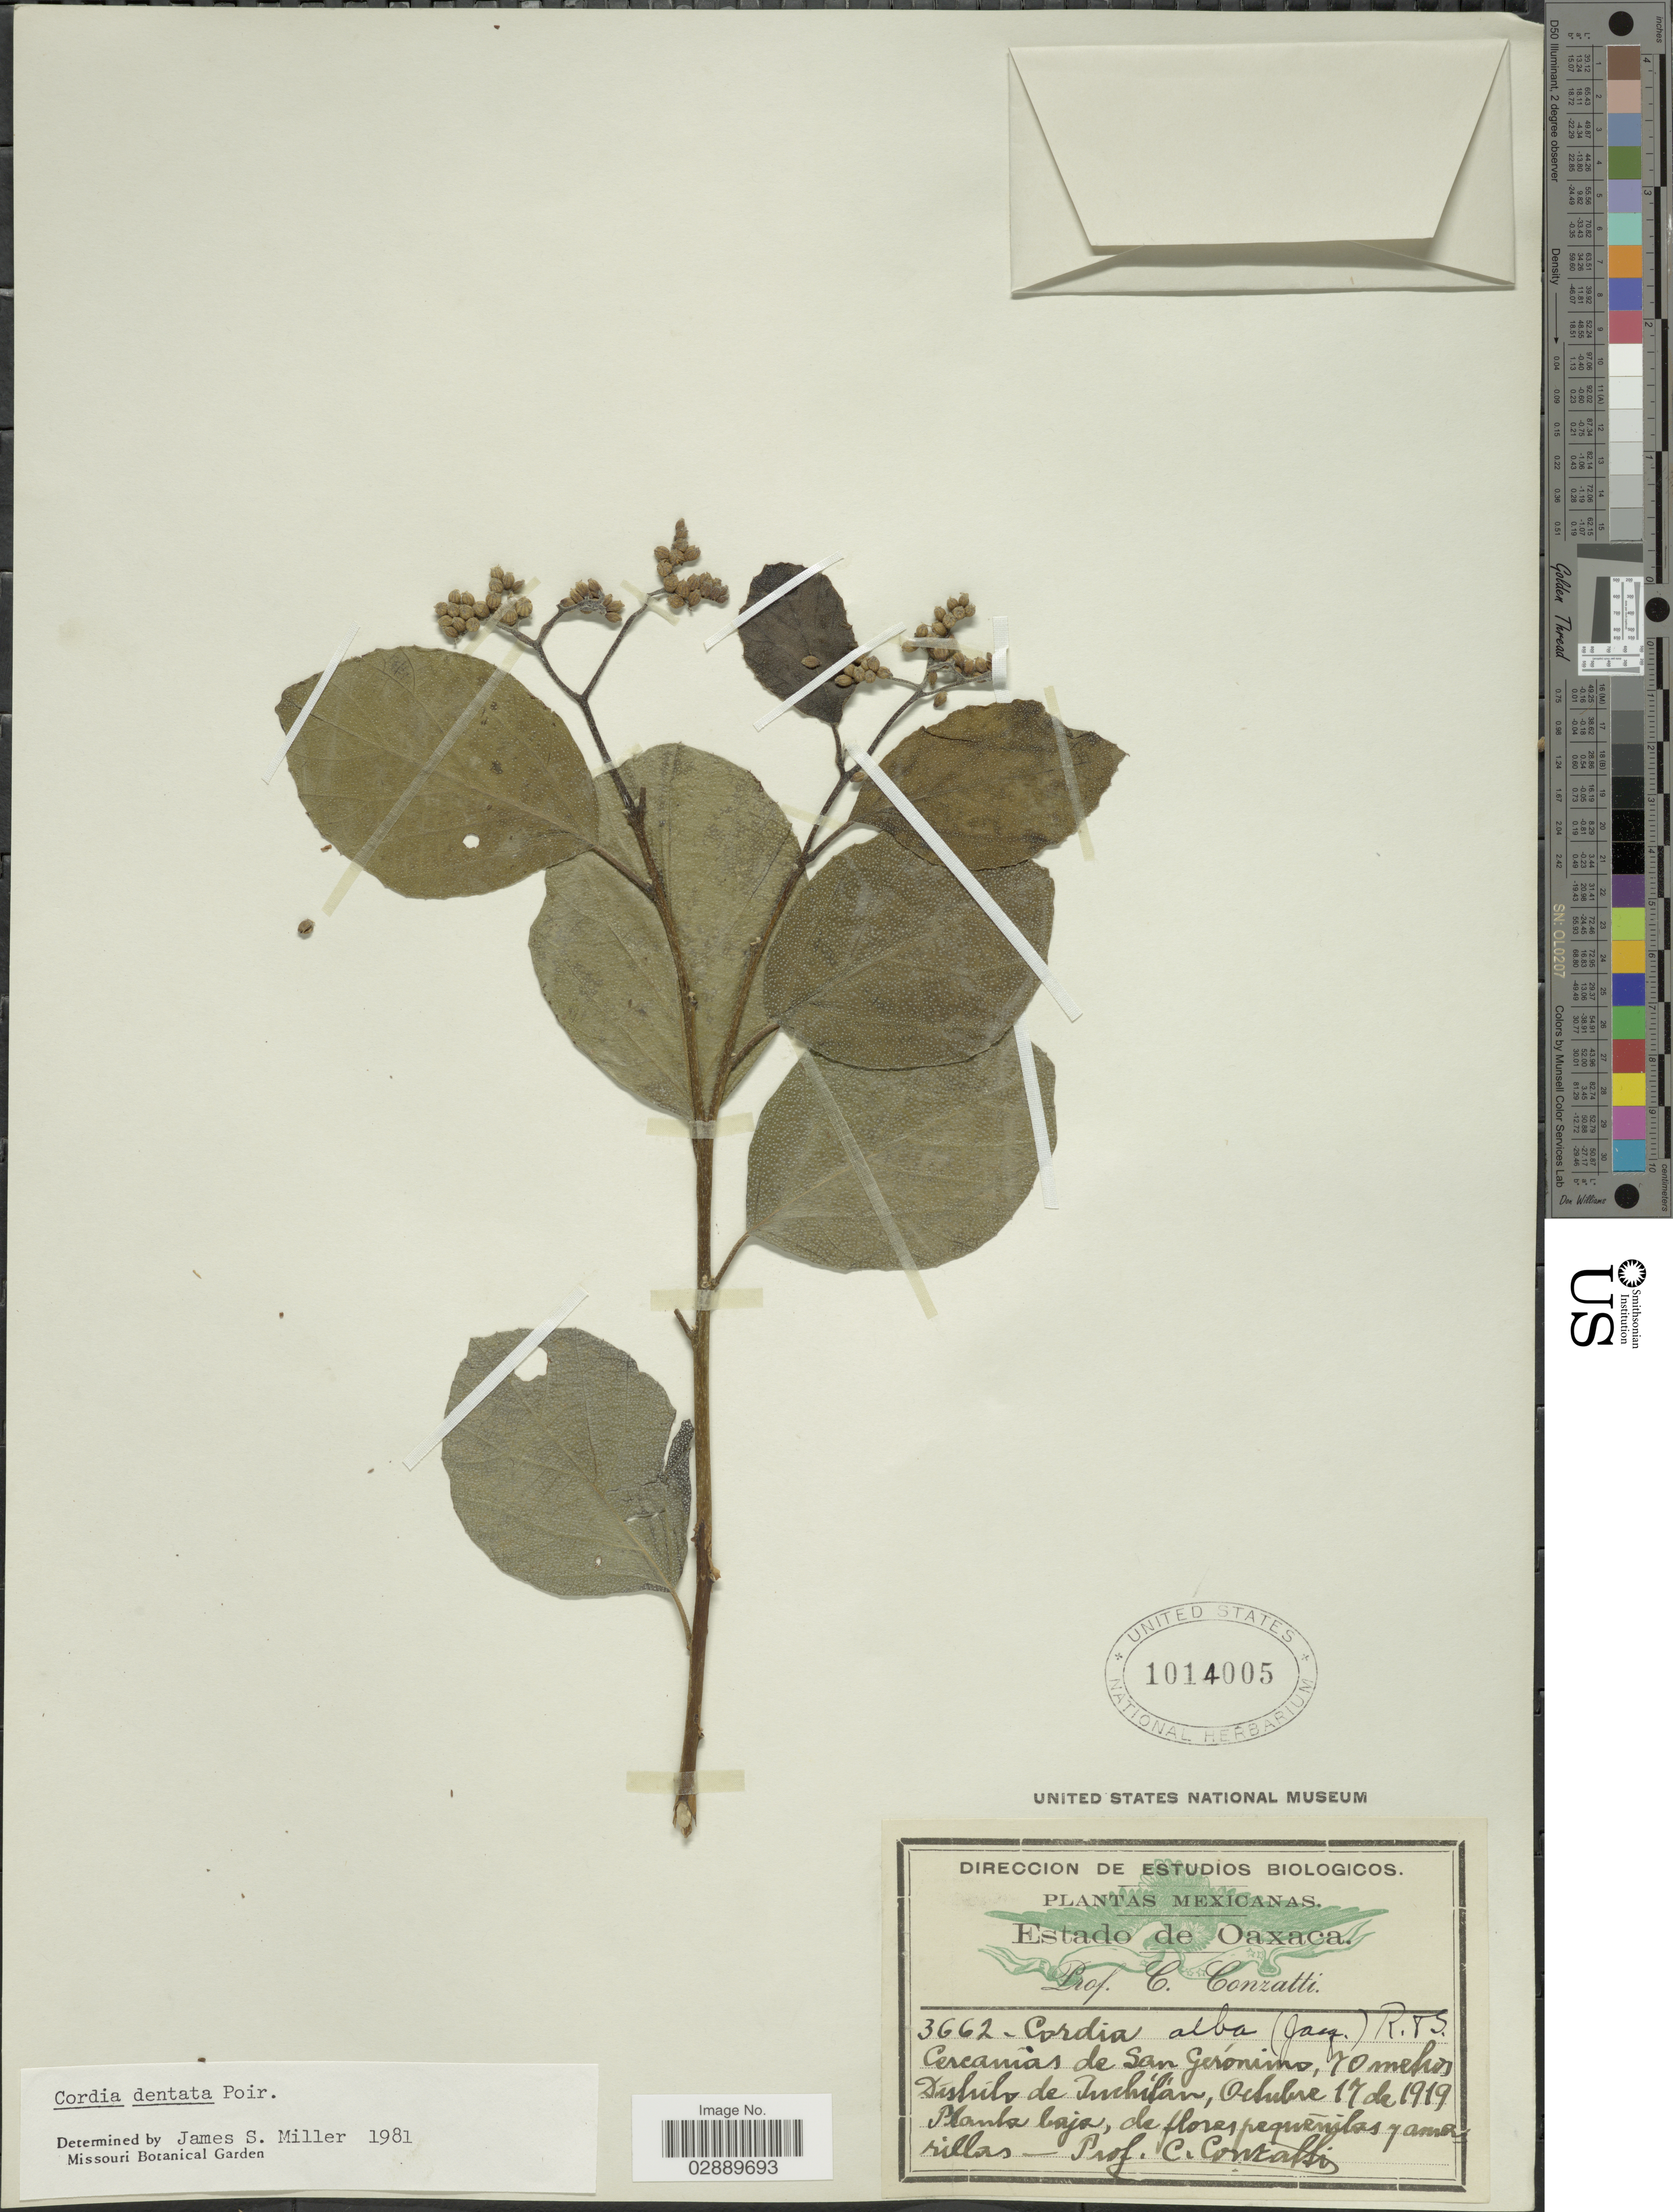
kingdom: Plantae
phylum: Tracheophyta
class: Magnoliopsida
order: Boraginales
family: Cordiaceae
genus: Cordia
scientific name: Cordia dentata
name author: Poir.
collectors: C. Conzatti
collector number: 3662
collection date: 1919-10-17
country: Mexico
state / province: Oaxaca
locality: Cercamas de San Gerónimo, Distrito de Juchitán.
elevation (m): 70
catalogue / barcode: US 1014005